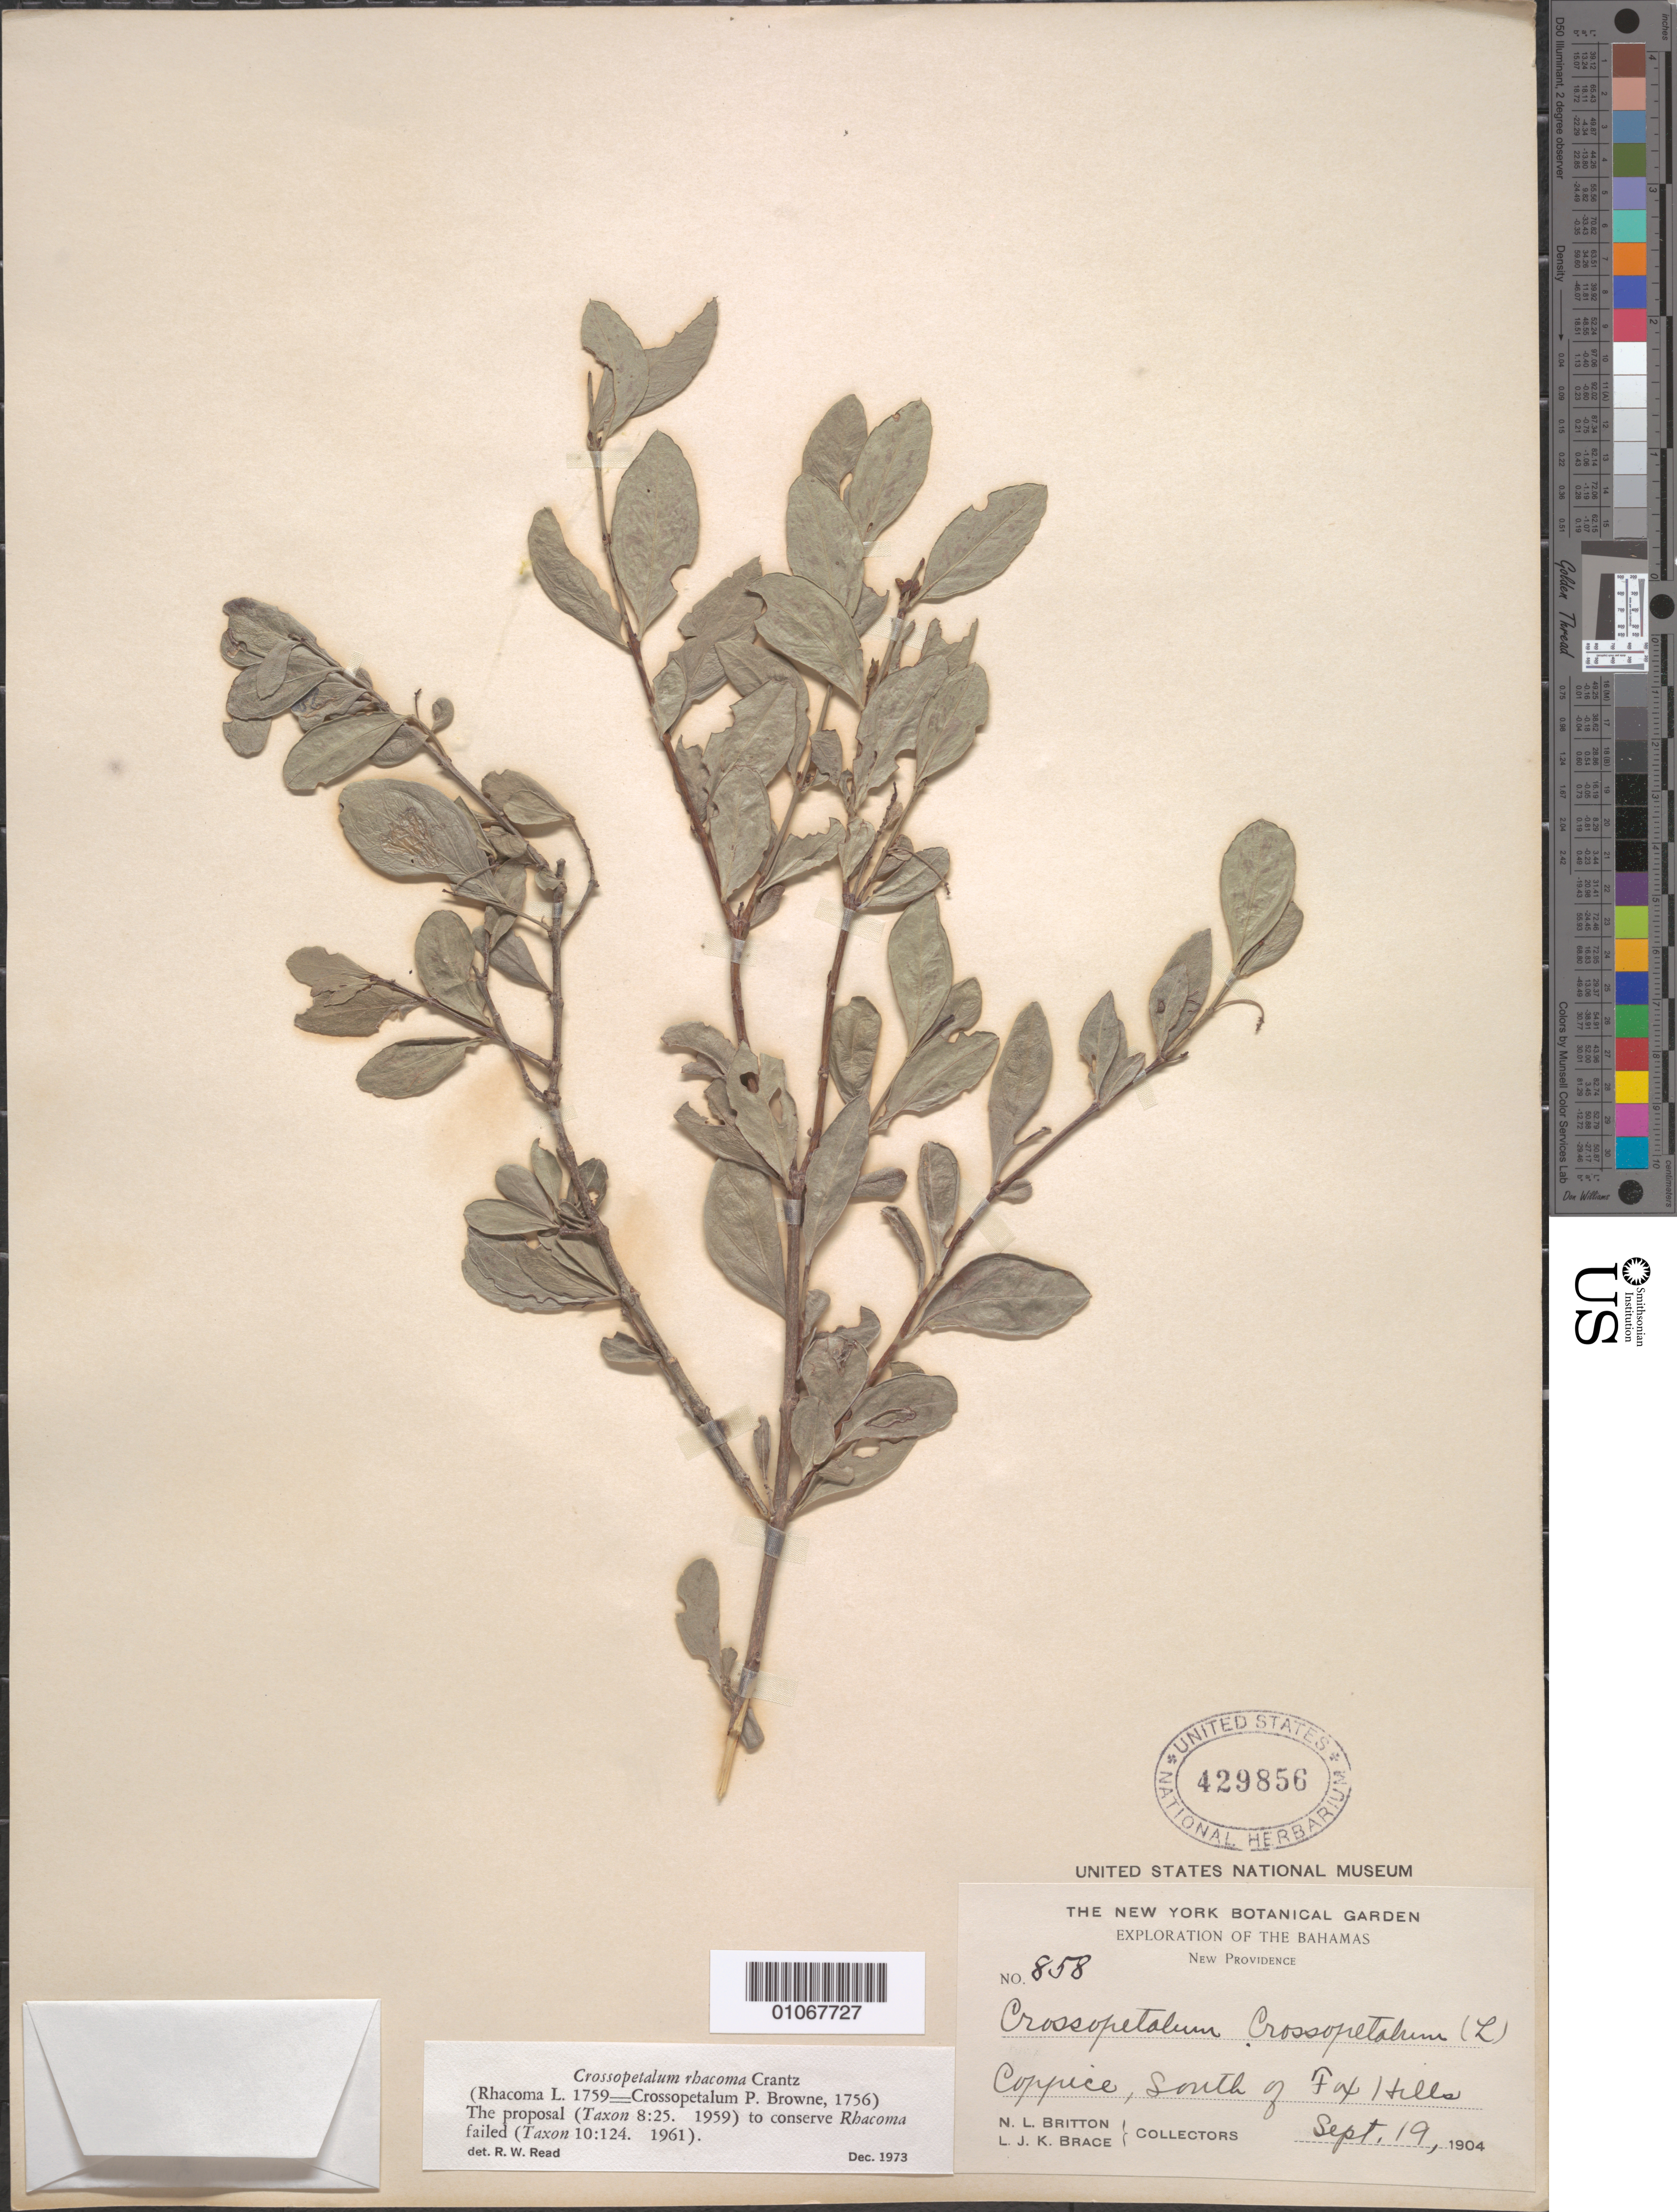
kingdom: Plantae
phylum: Tracheophyta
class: Magnoliopsida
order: Celastrales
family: Celastraceae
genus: Crossopetalum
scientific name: Crossopetalum rhacoma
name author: Crantz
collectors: G. K. Brizicky & L. J. K. Brace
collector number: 858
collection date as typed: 19 Sep 1904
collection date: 1904-09-19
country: Bahamas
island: New Providence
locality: Coppice, South of Fox hill.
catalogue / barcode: US 429856